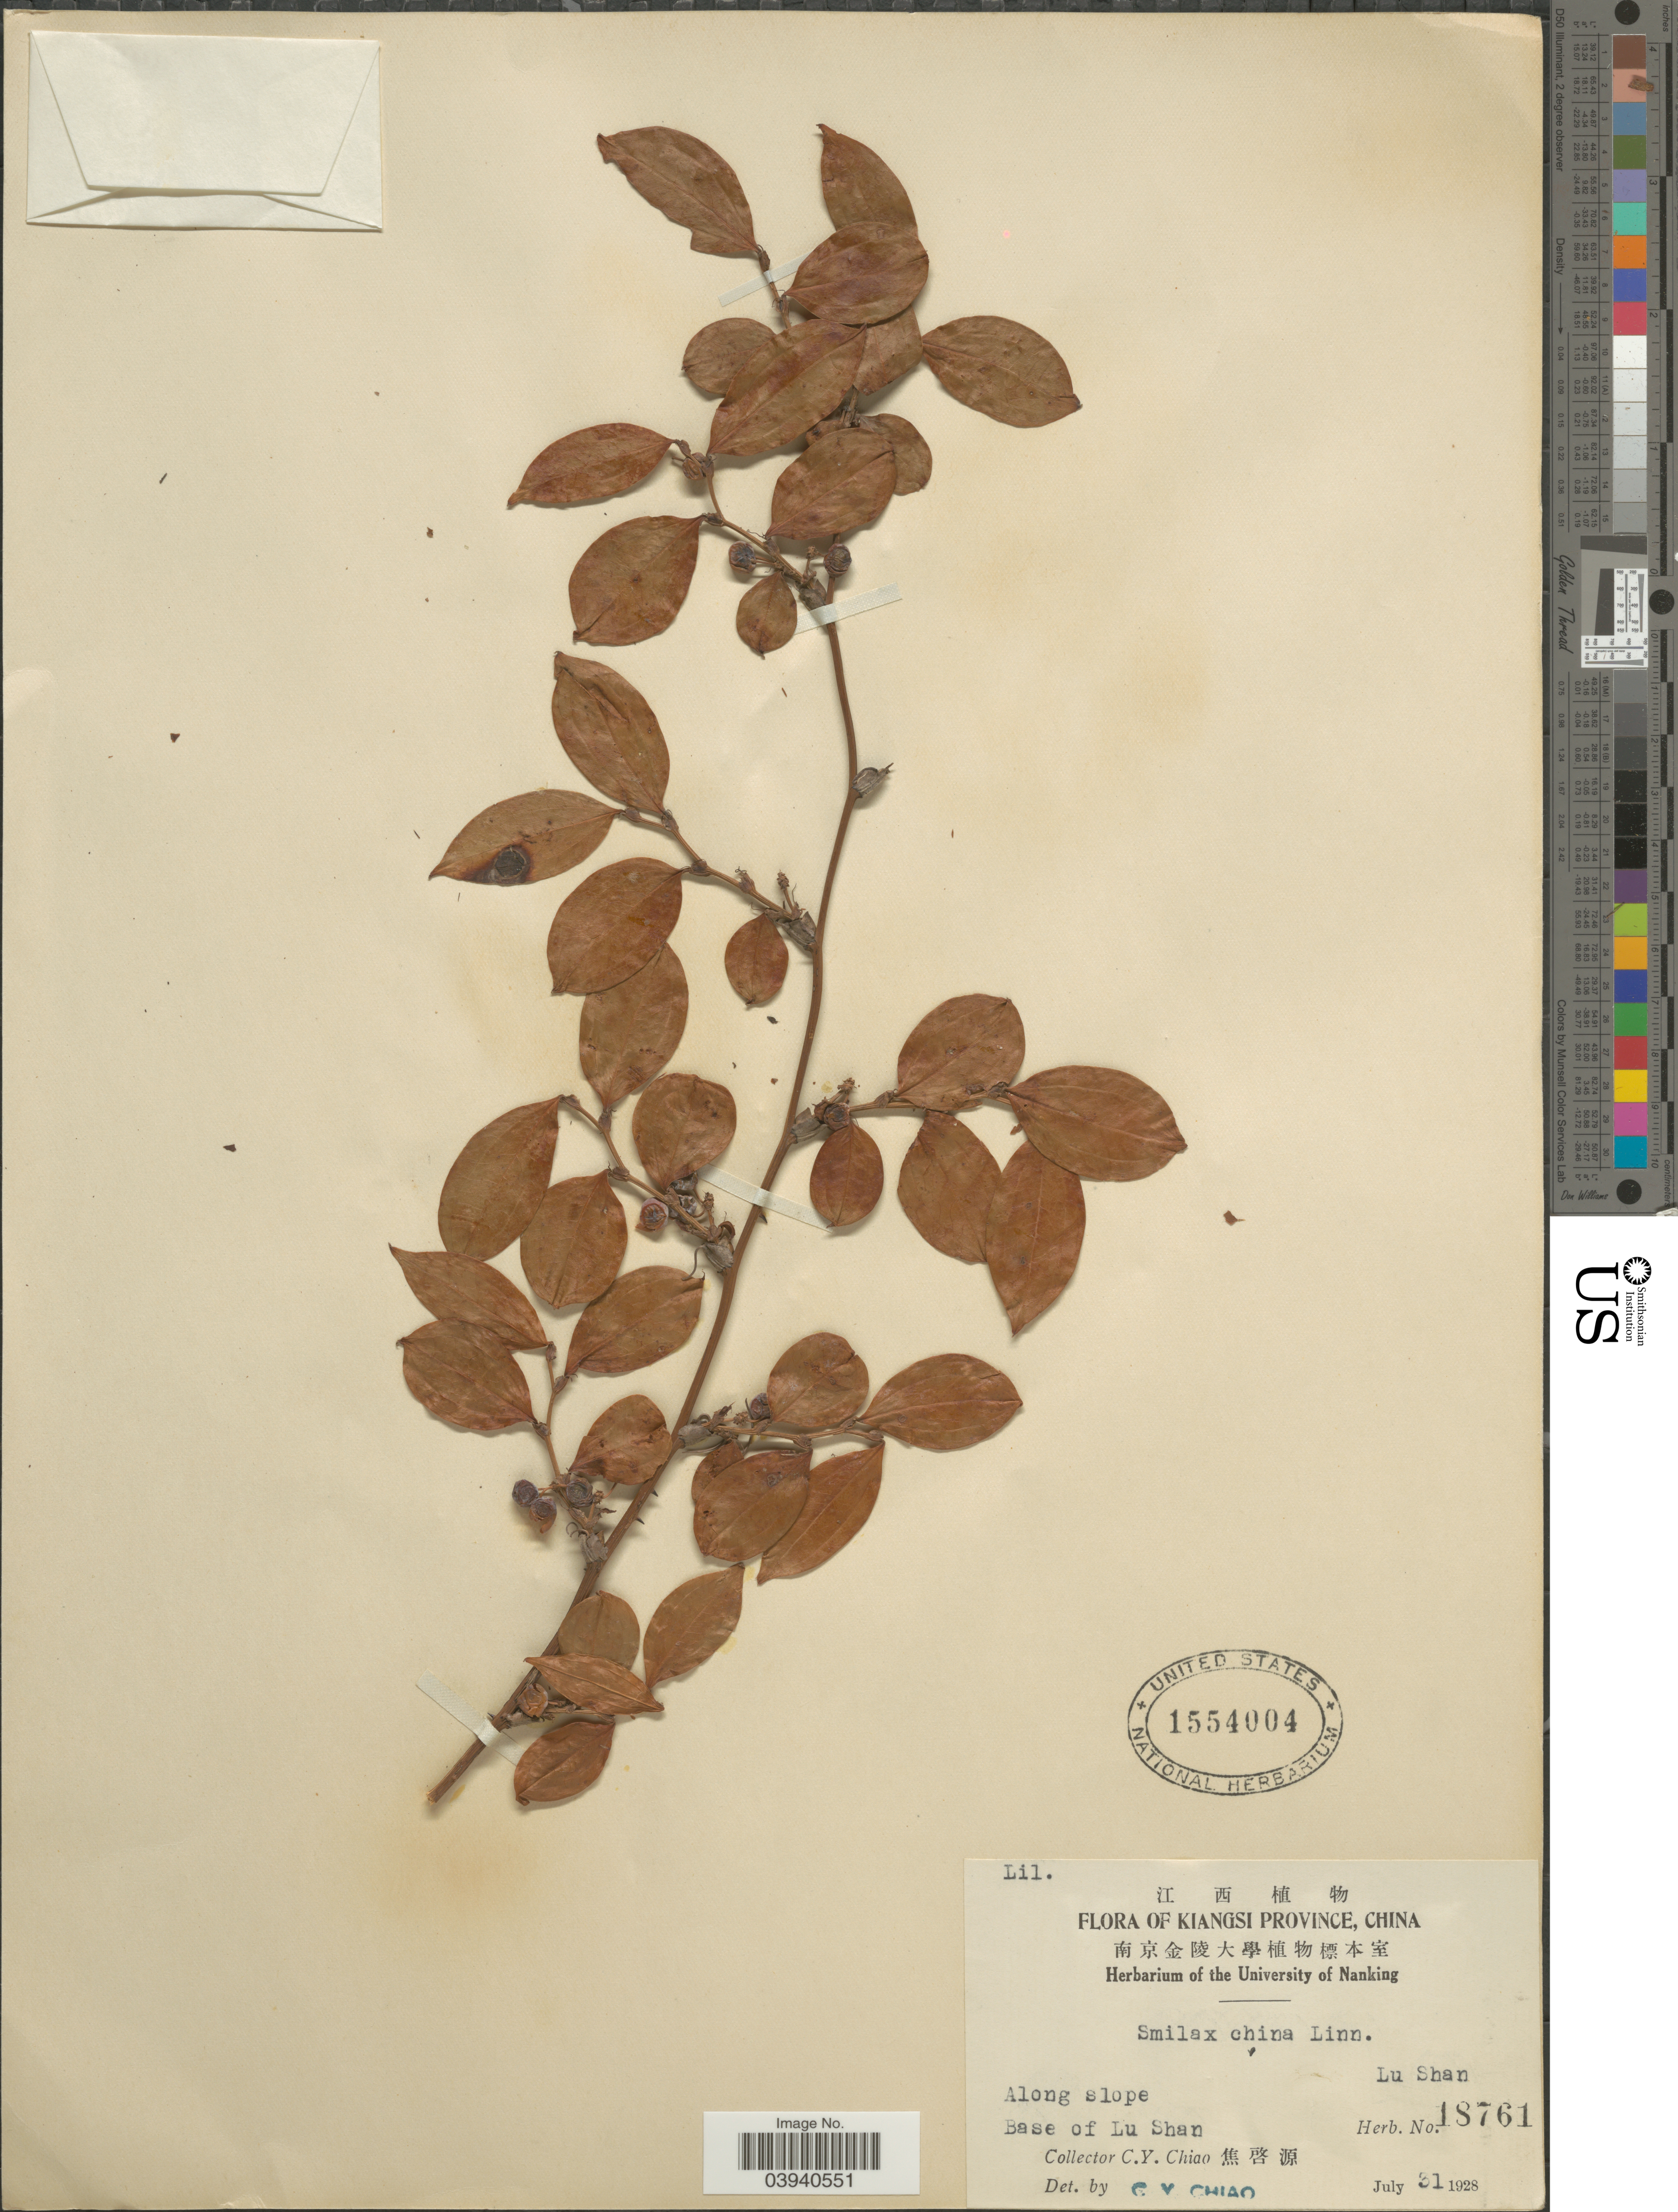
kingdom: Plantae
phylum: Tracheophyta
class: Liliopsida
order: Liliales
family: Smilacaceae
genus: Smilax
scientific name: Smilax china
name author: L.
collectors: C. Y. Chiao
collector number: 18761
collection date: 1928-07-31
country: China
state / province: Jiangxi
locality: Kiangsi Province. Lu Shan. Base of Lu Shan.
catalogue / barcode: US 1554004